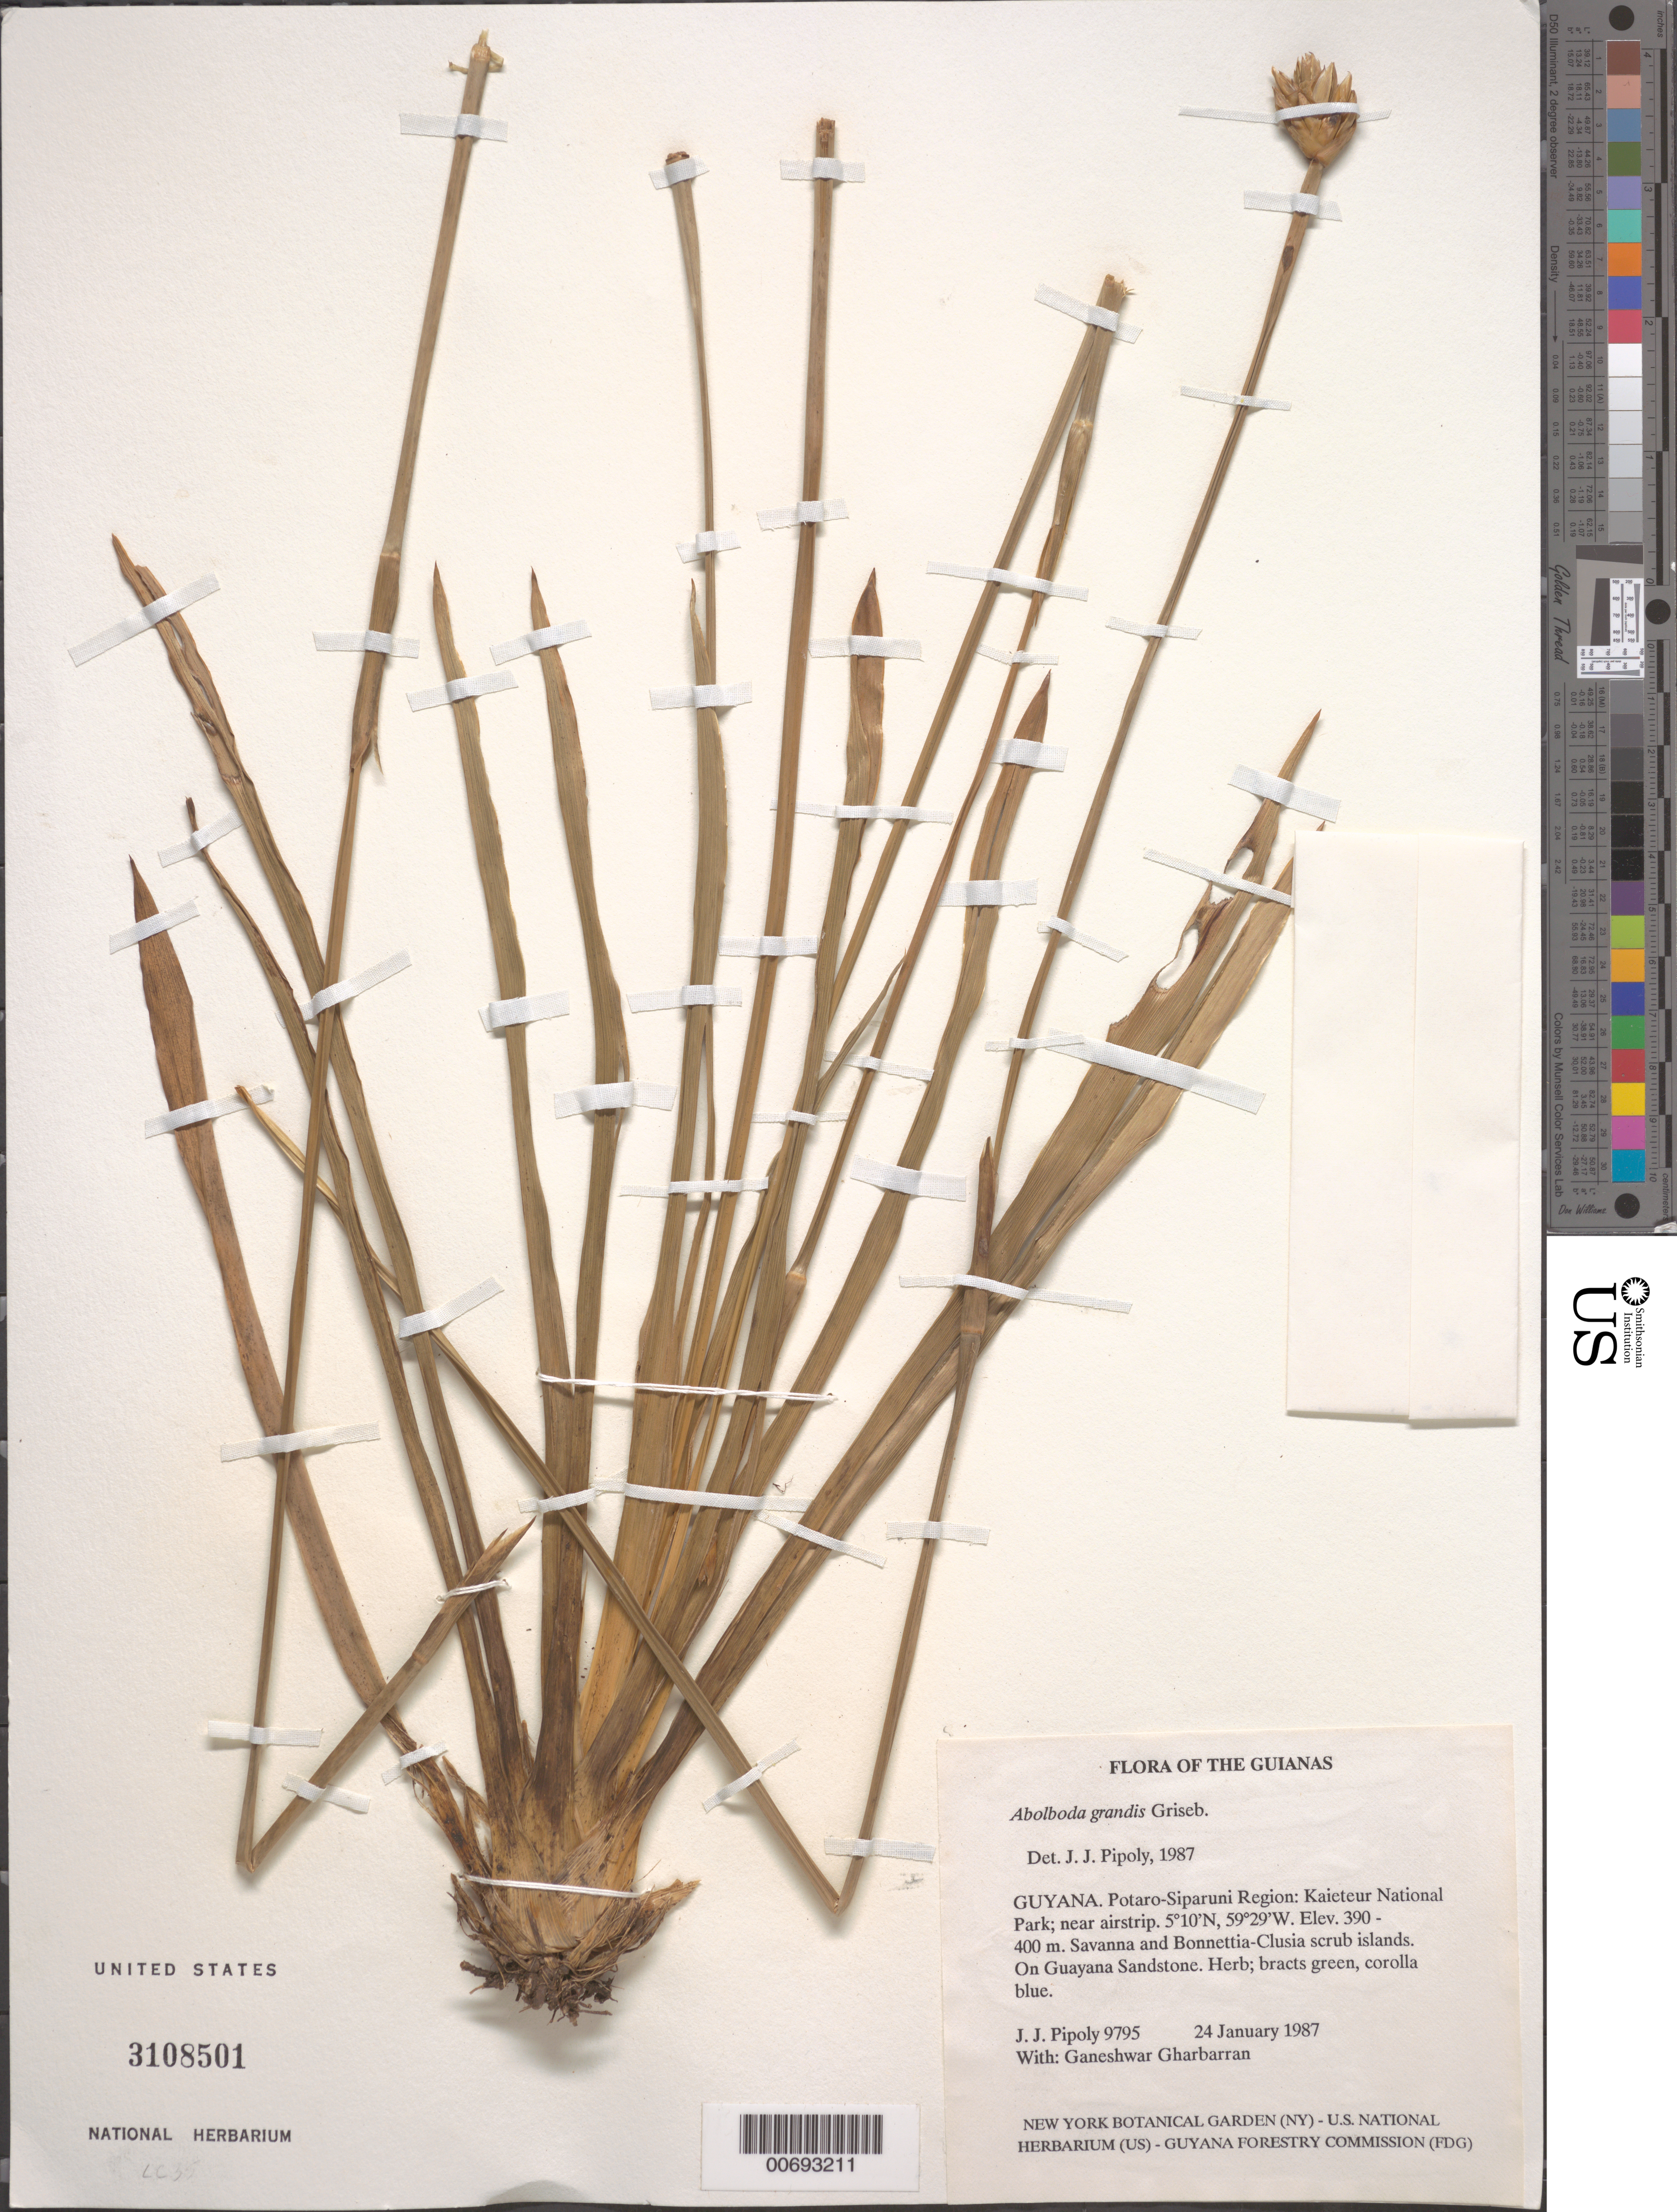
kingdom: Plantae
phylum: Tracheophyta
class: Liliopsida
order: Poales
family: Xyridaceae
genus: Abolboda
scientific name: Abolboda grandis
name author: Griseb.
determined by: Pipoly, J. J., III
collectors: J. J. Pipoly & G. Gharbarran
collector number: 9795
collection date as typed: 24 January 1987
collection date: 1987-01-24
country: Guyana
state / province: Potaro-Siparuni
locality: Kaieteur National Park; near airstrip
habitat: Savanna and Bonnetia-Clusia scrub islands. Guayana sandstone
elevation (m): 390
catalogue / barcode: US 3108501